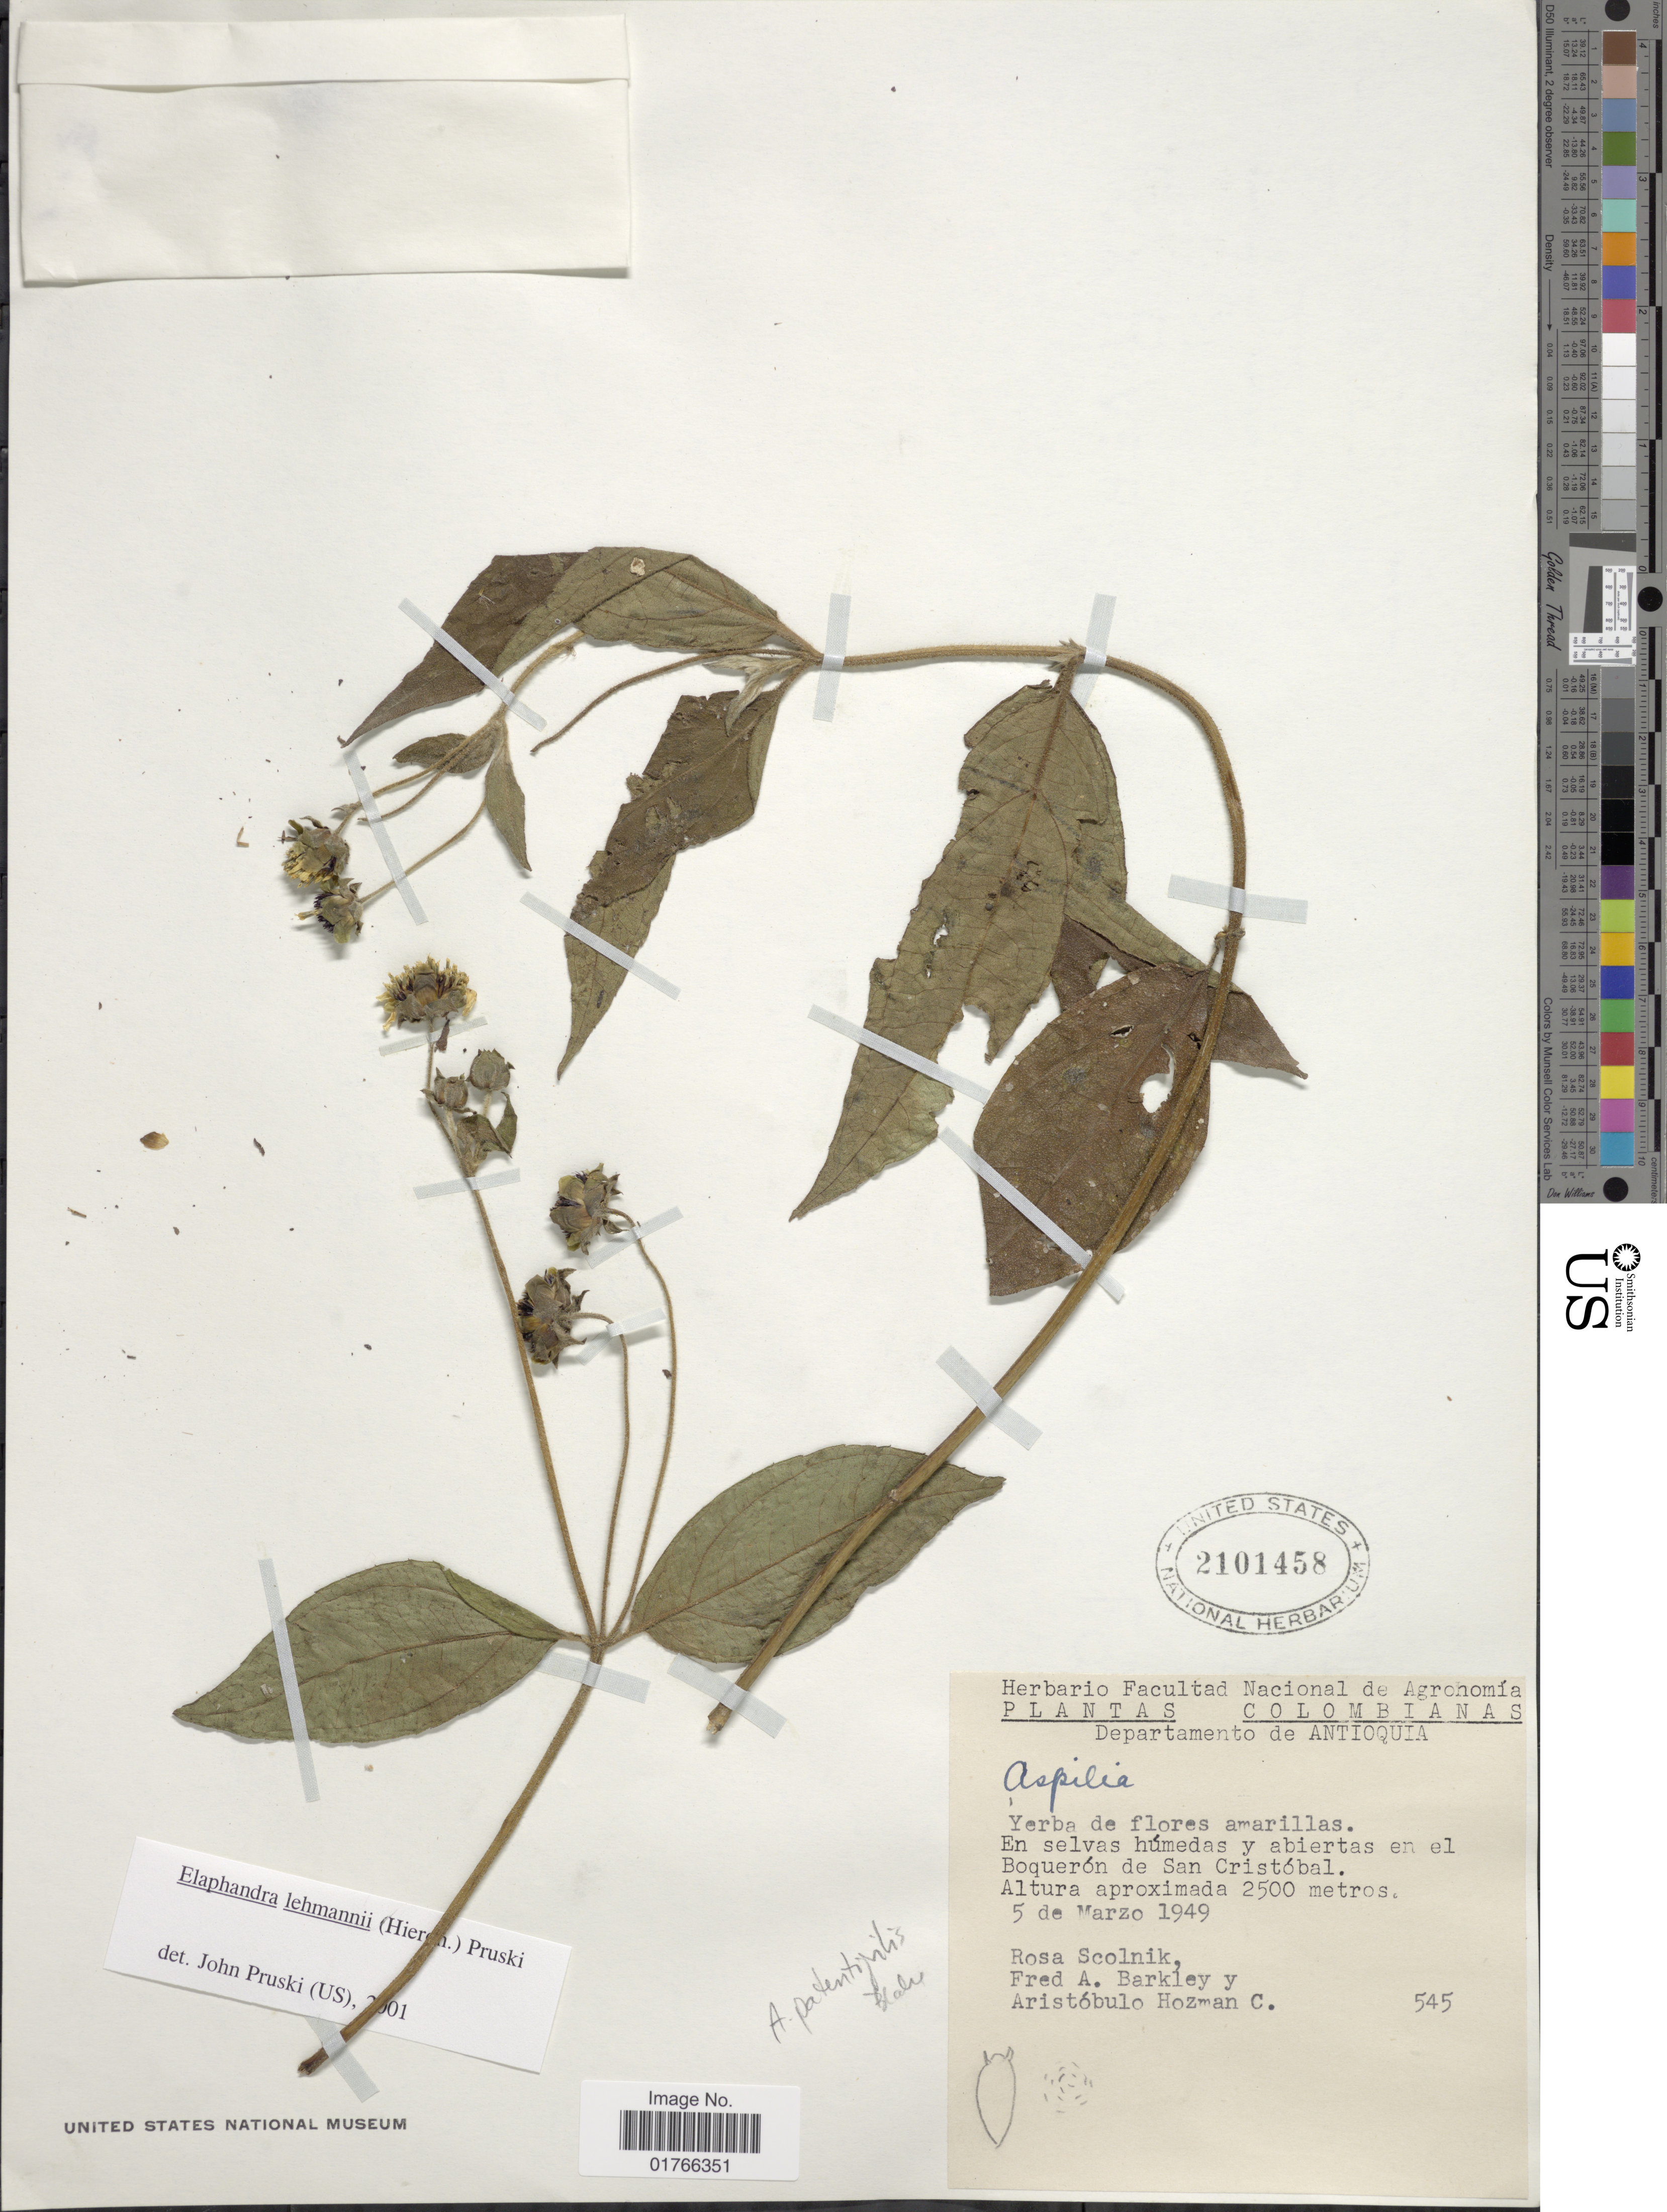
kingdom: Plantae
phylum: Tracheophyta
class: Magnoliopsida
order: Asterales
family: Asteraceae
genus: Elaphandra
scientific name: Elaphandra lehmannii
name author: (Hieron.) Pruski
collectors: R. Scolnik, F. A. Barkley & A. Hozman C.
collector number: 545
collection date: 1949-03-05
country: Colombia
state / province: Antioquia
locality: En el Boqueron de San Cristobal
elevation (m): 2500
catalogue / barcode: US 2101458